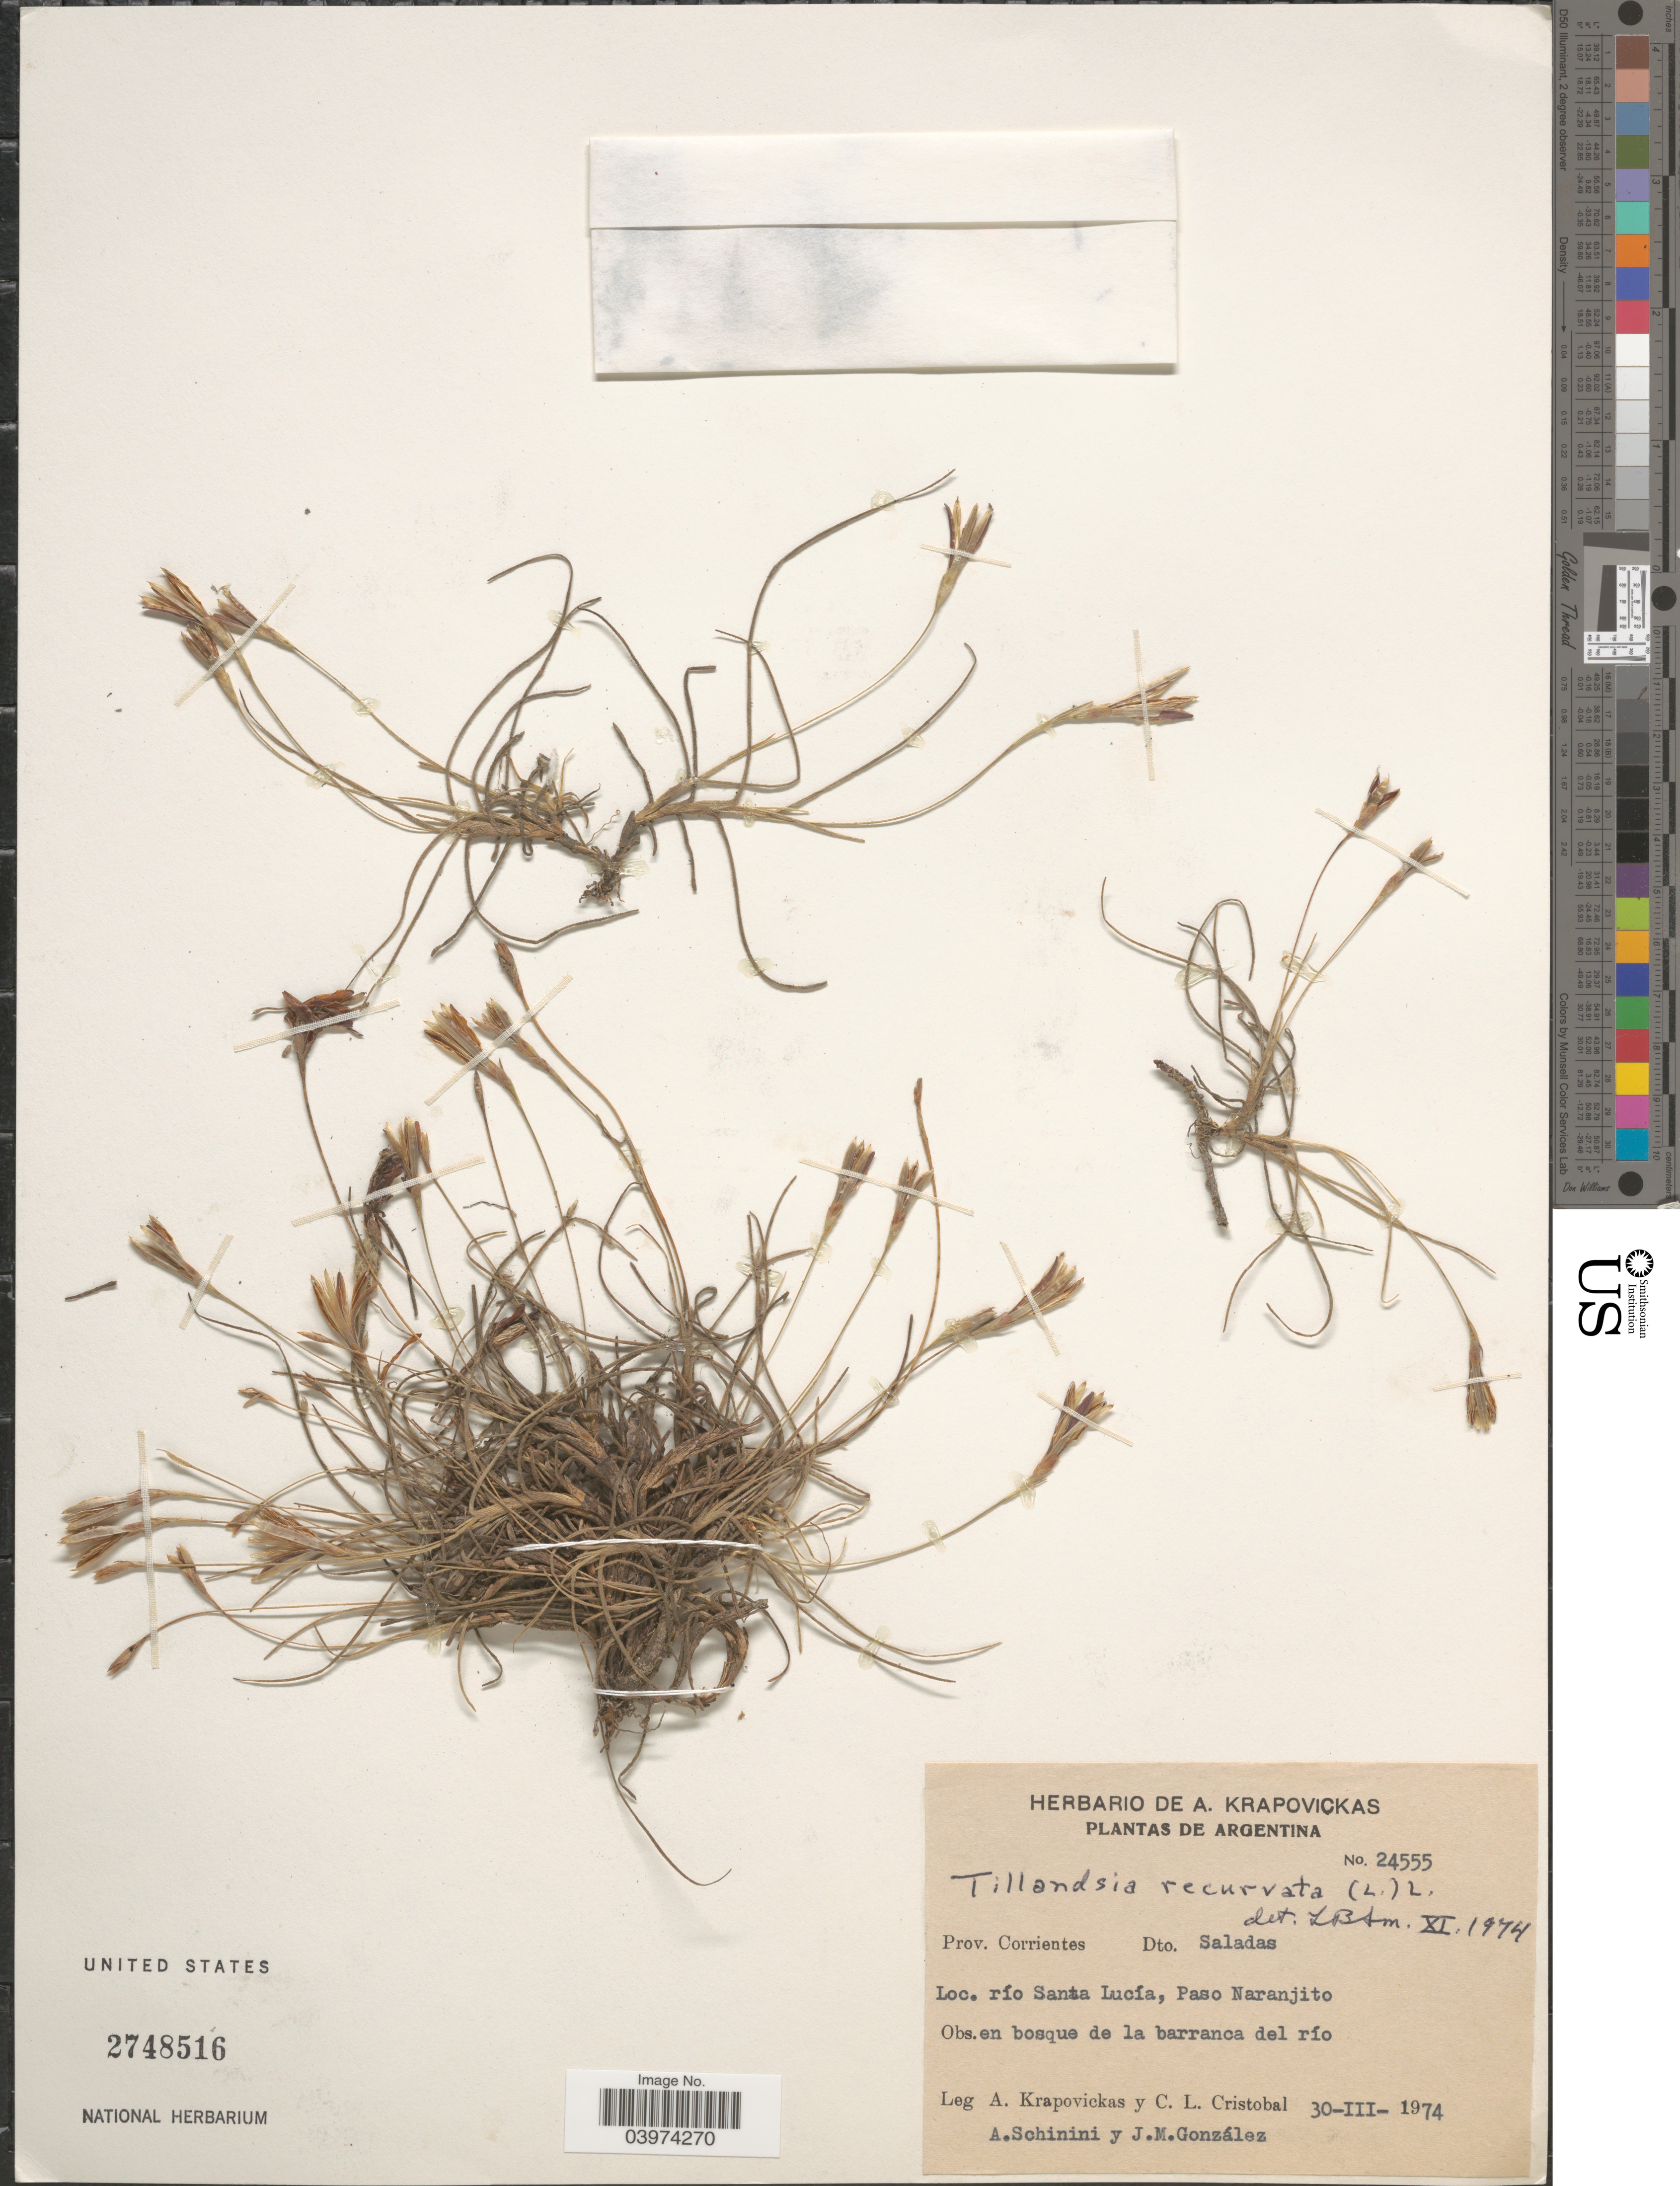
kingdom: Plantae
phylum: Tracheophyta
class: Liliopsida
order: Poales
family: Bromeliaceae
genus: Tillandsia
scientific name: Tillandsia recurvata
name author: L.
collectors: A. Krapovickas, C. Cristobal, A. Schinini & J. M. Gonzalez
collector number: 24555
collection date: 1974-03-30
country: Argentina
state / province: Corrientes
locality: Dto. Saladas. Río Santa Lucía, Paso Naranjito. En bosque de la barranca del río.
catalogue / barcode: US 2748516